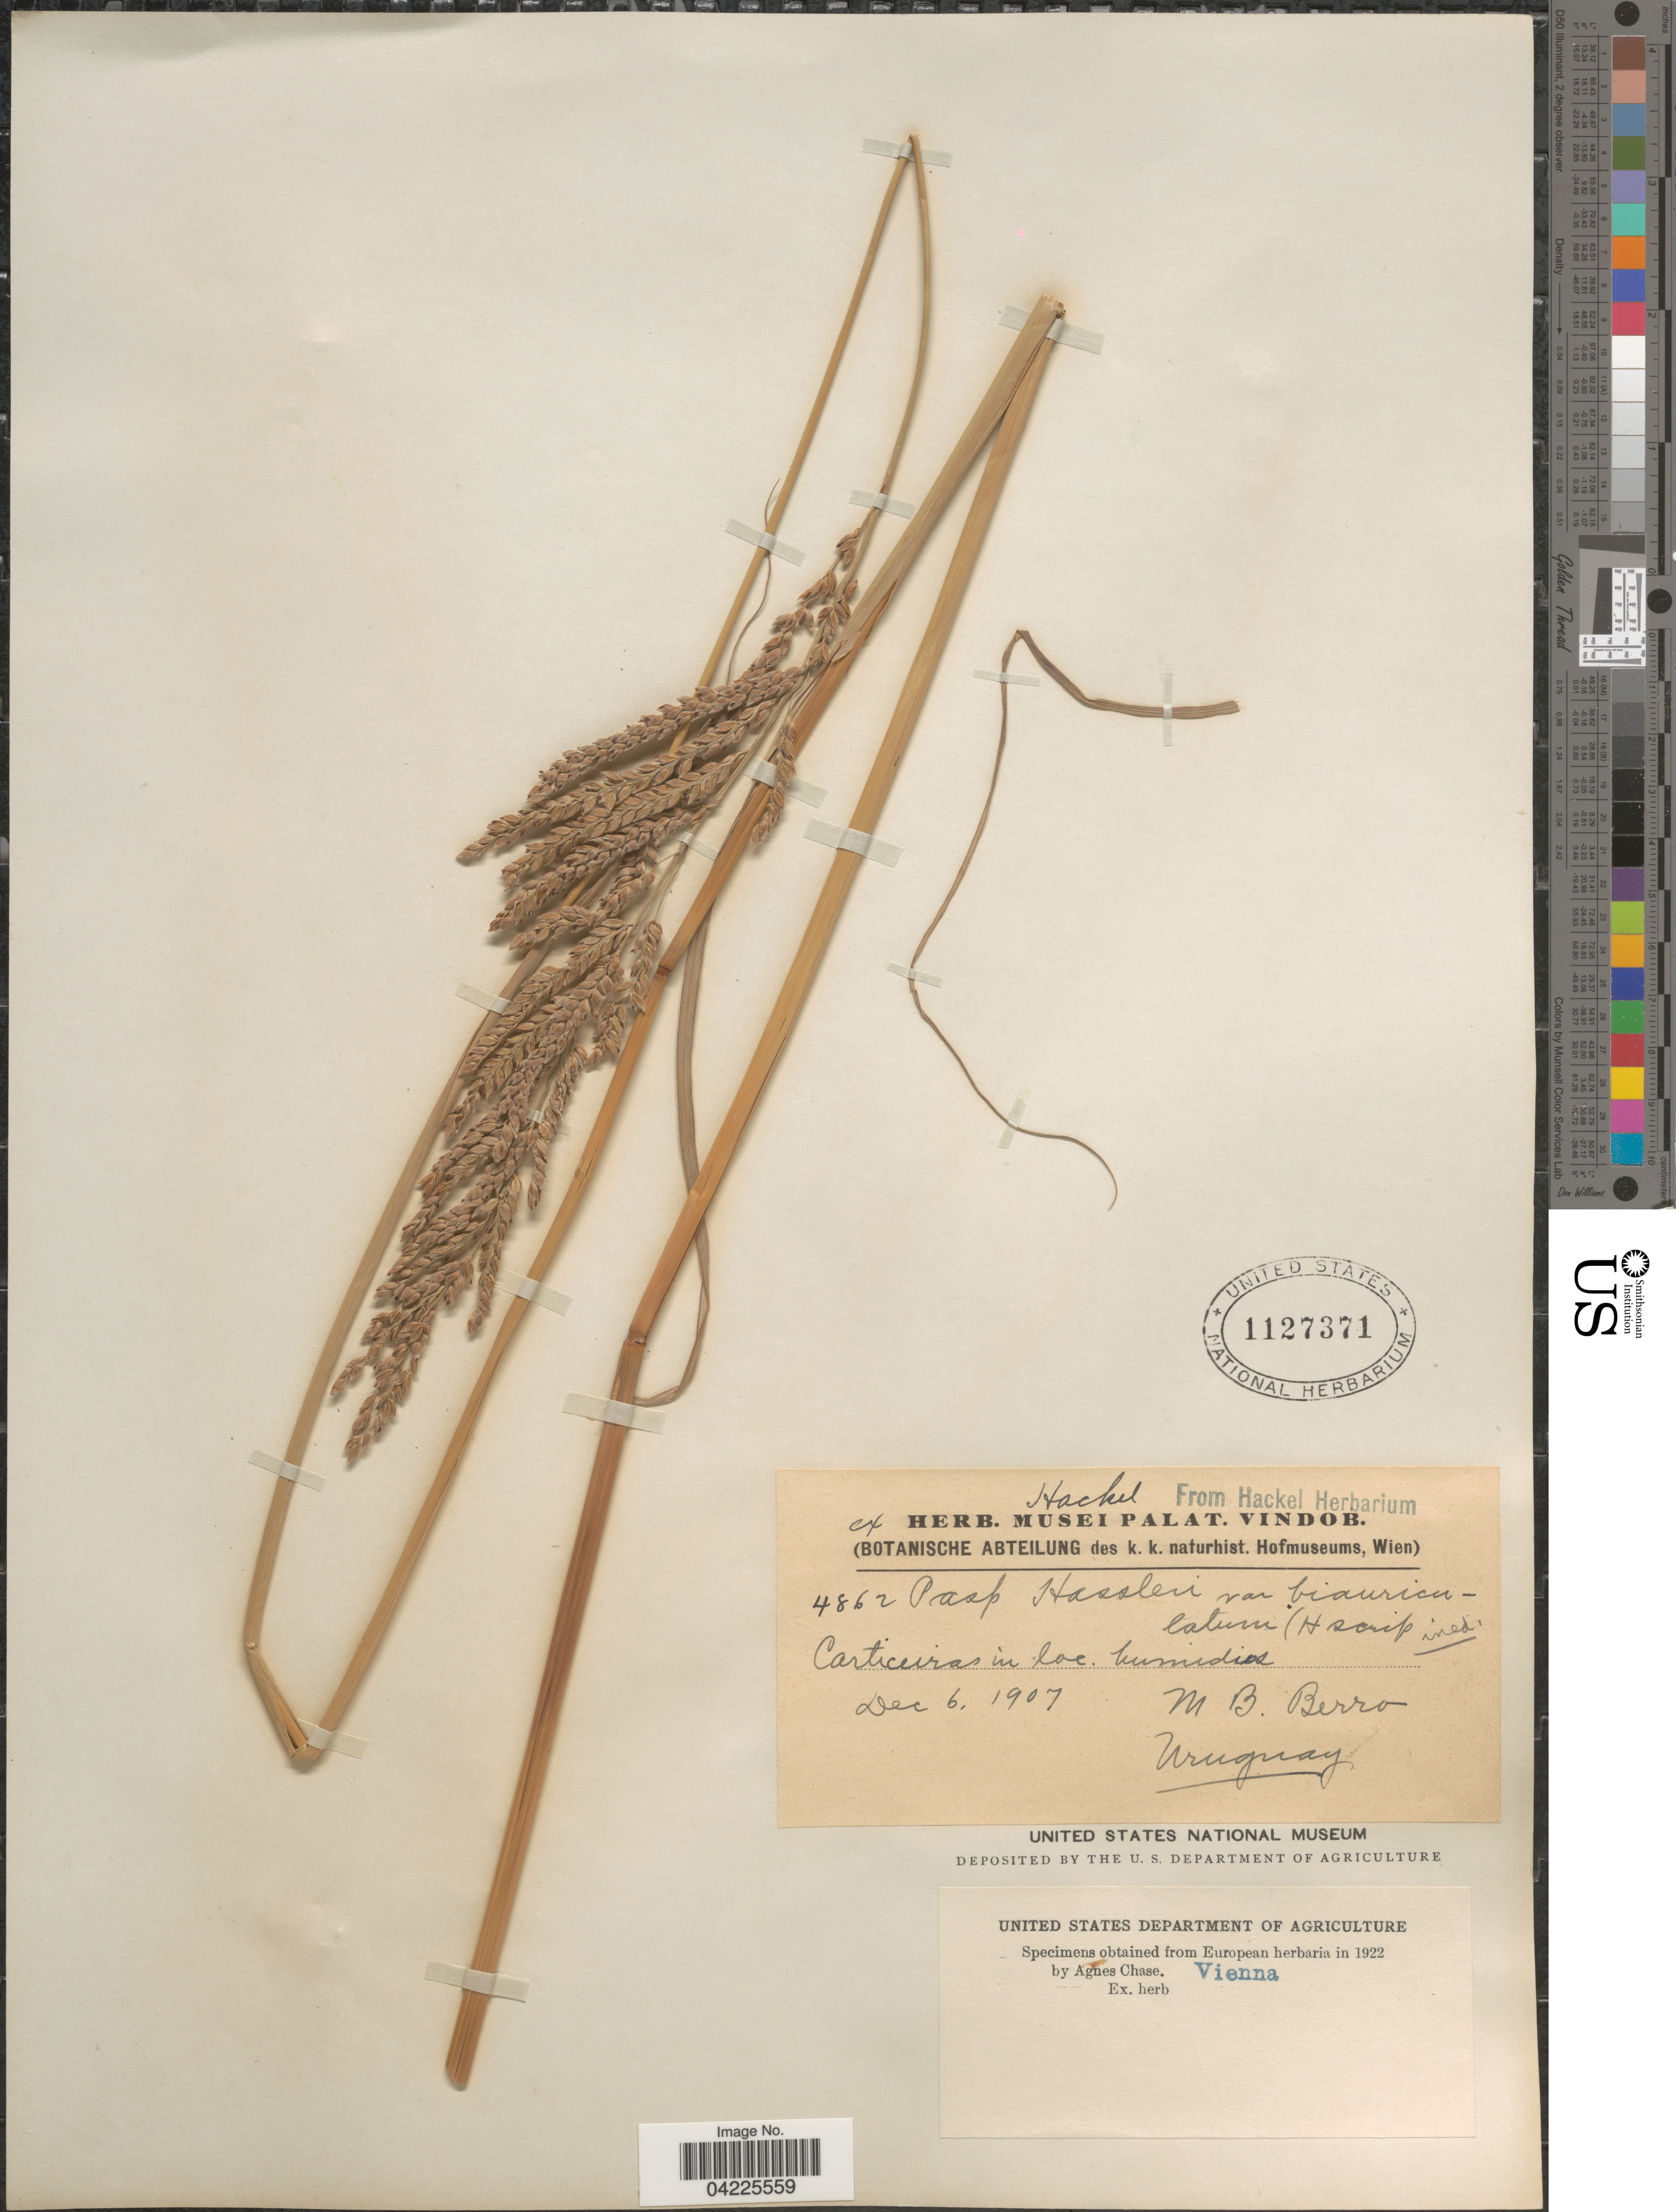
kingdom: Plantae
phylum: Tracheophyta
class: Liliopsida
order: Poales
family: Poaceae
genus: Paspalum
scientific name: Paspalum rufum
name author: Nees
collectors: M. Berro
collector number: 4862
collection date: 1907-12-06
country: Uruguay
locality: Carticeiras in loc. humidis.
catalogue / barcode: US 1127371